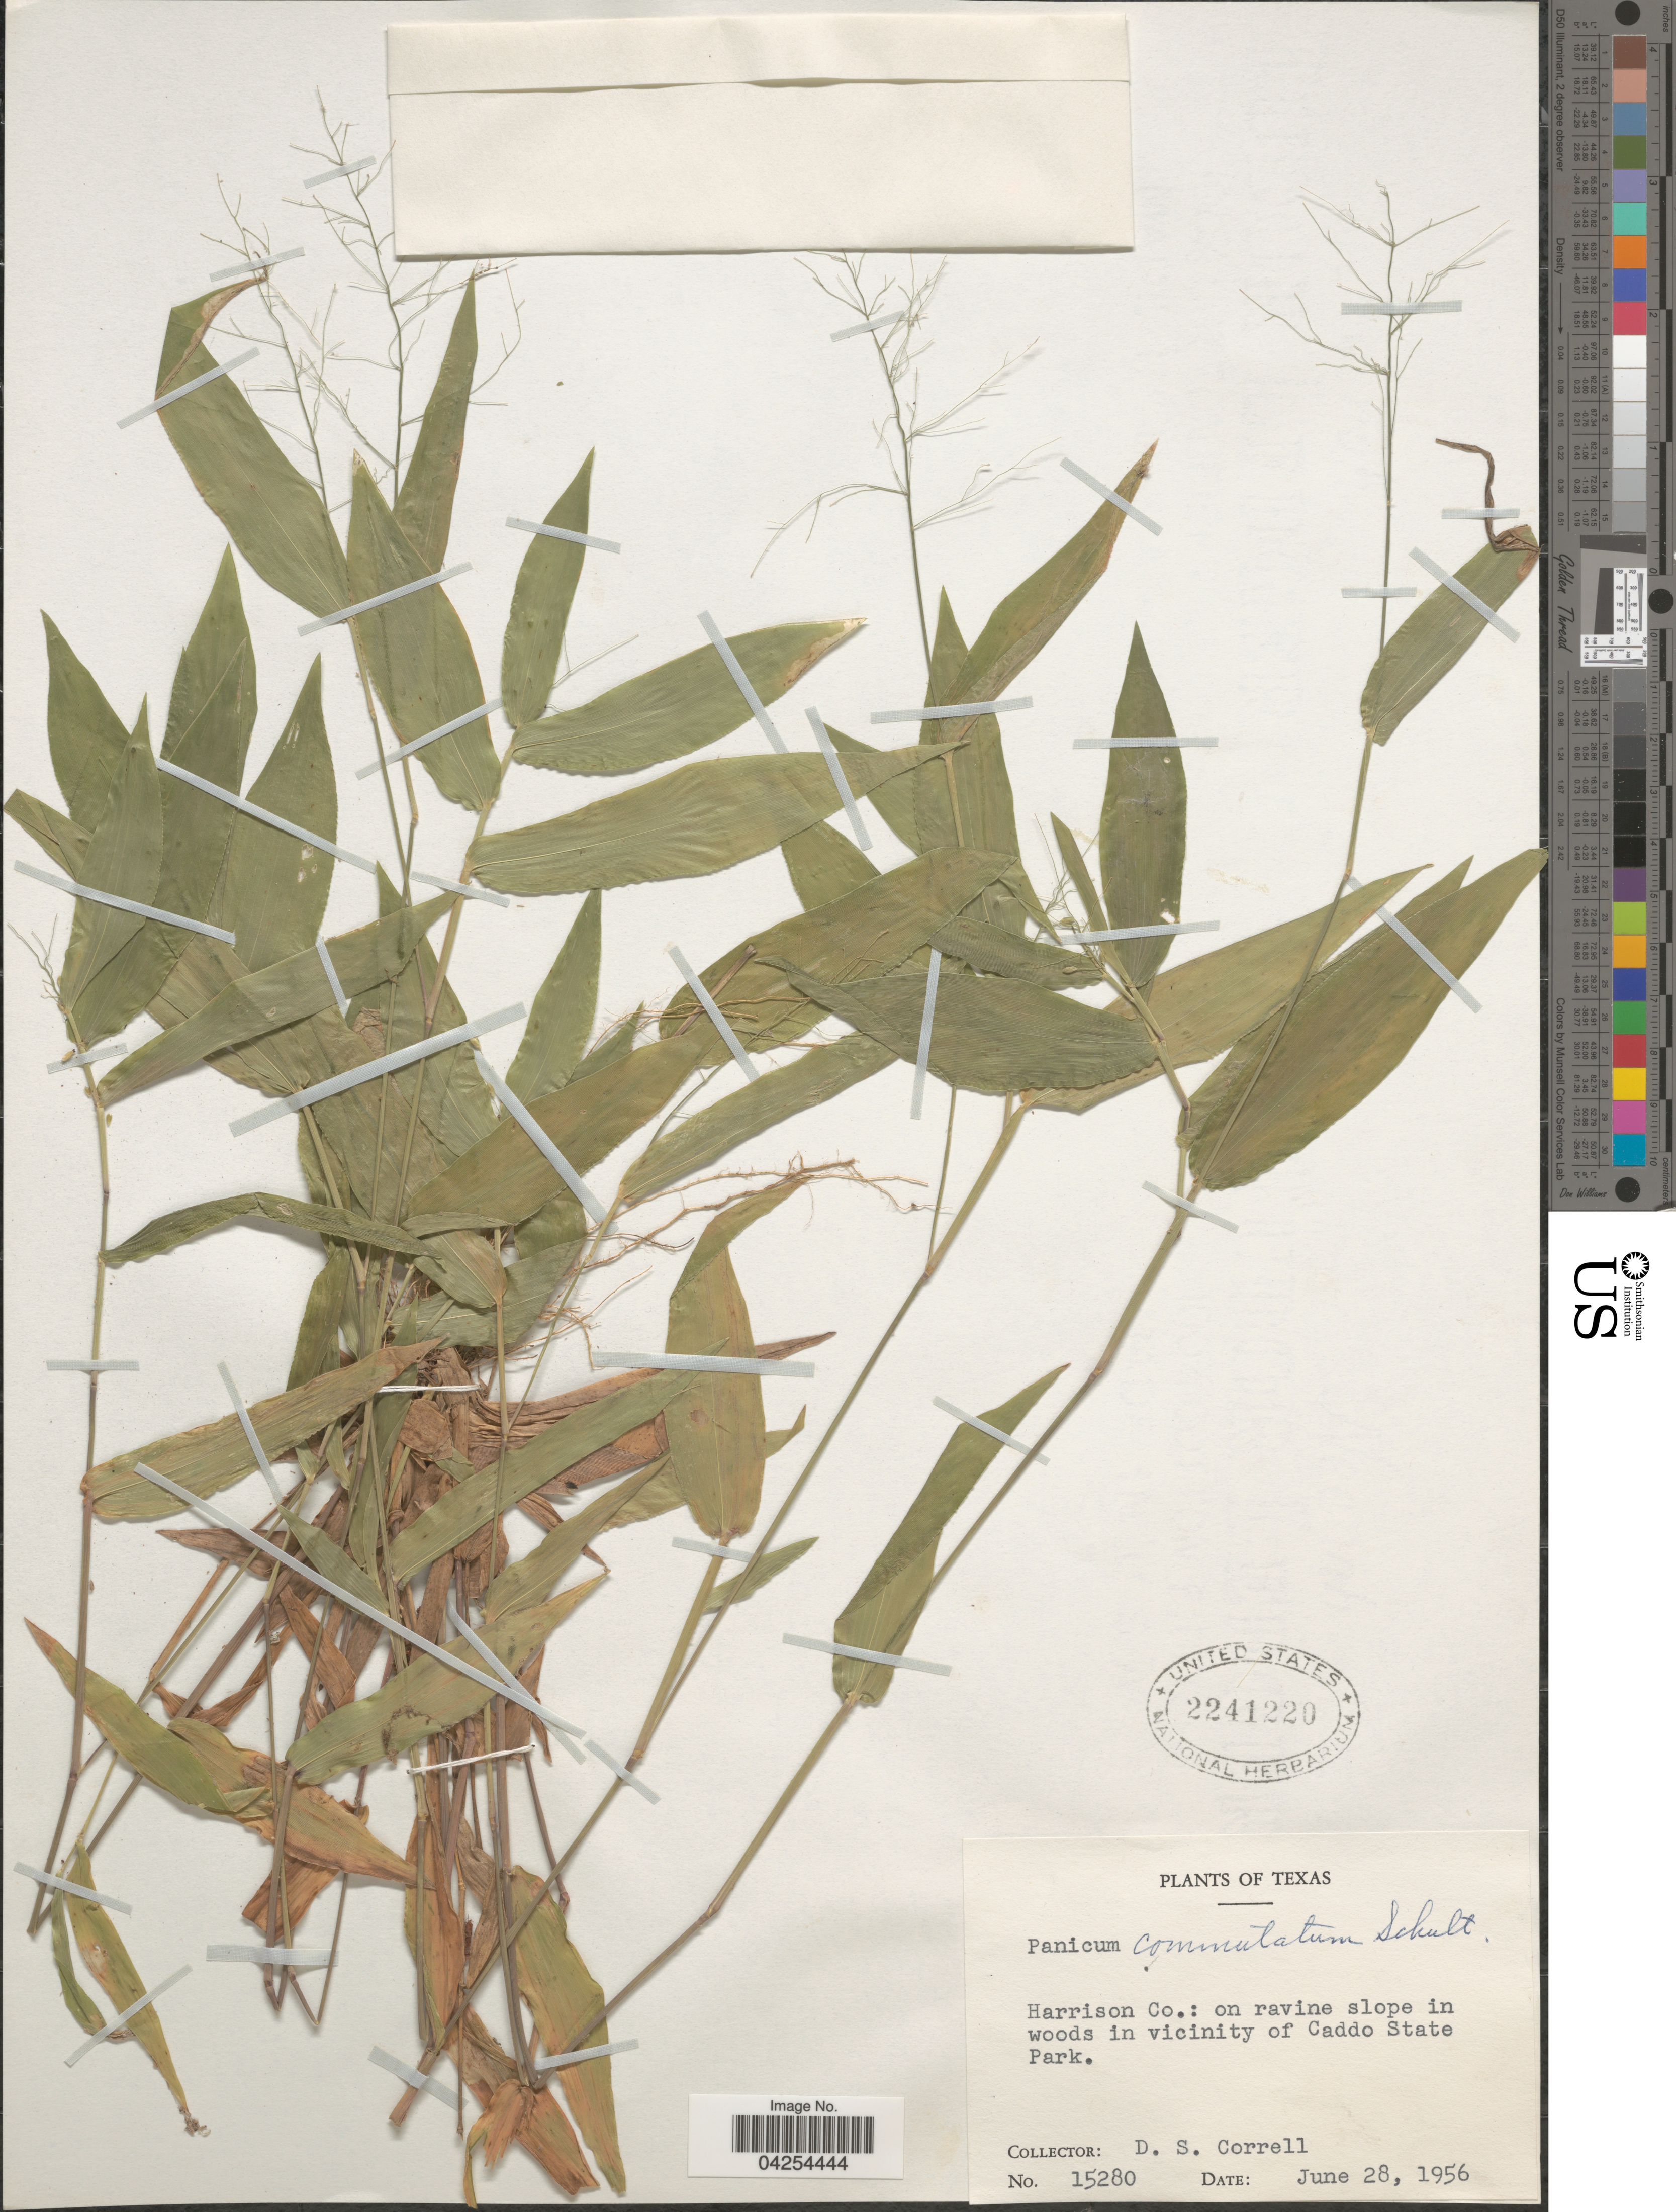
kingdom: Plantae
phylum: Tracheophyta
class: Liliopsida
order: Poales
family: Poaceae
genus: Dichanthelium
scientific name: Dichanthelium commutatum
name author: (Schult.) Gould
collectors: D. S. Correll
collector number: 15280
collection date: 1956-06-28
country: United States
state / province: Texas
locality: Harrison Co.: on ravine slope in woods in vicinity of Caddo State Park.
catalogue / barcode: US 2241220